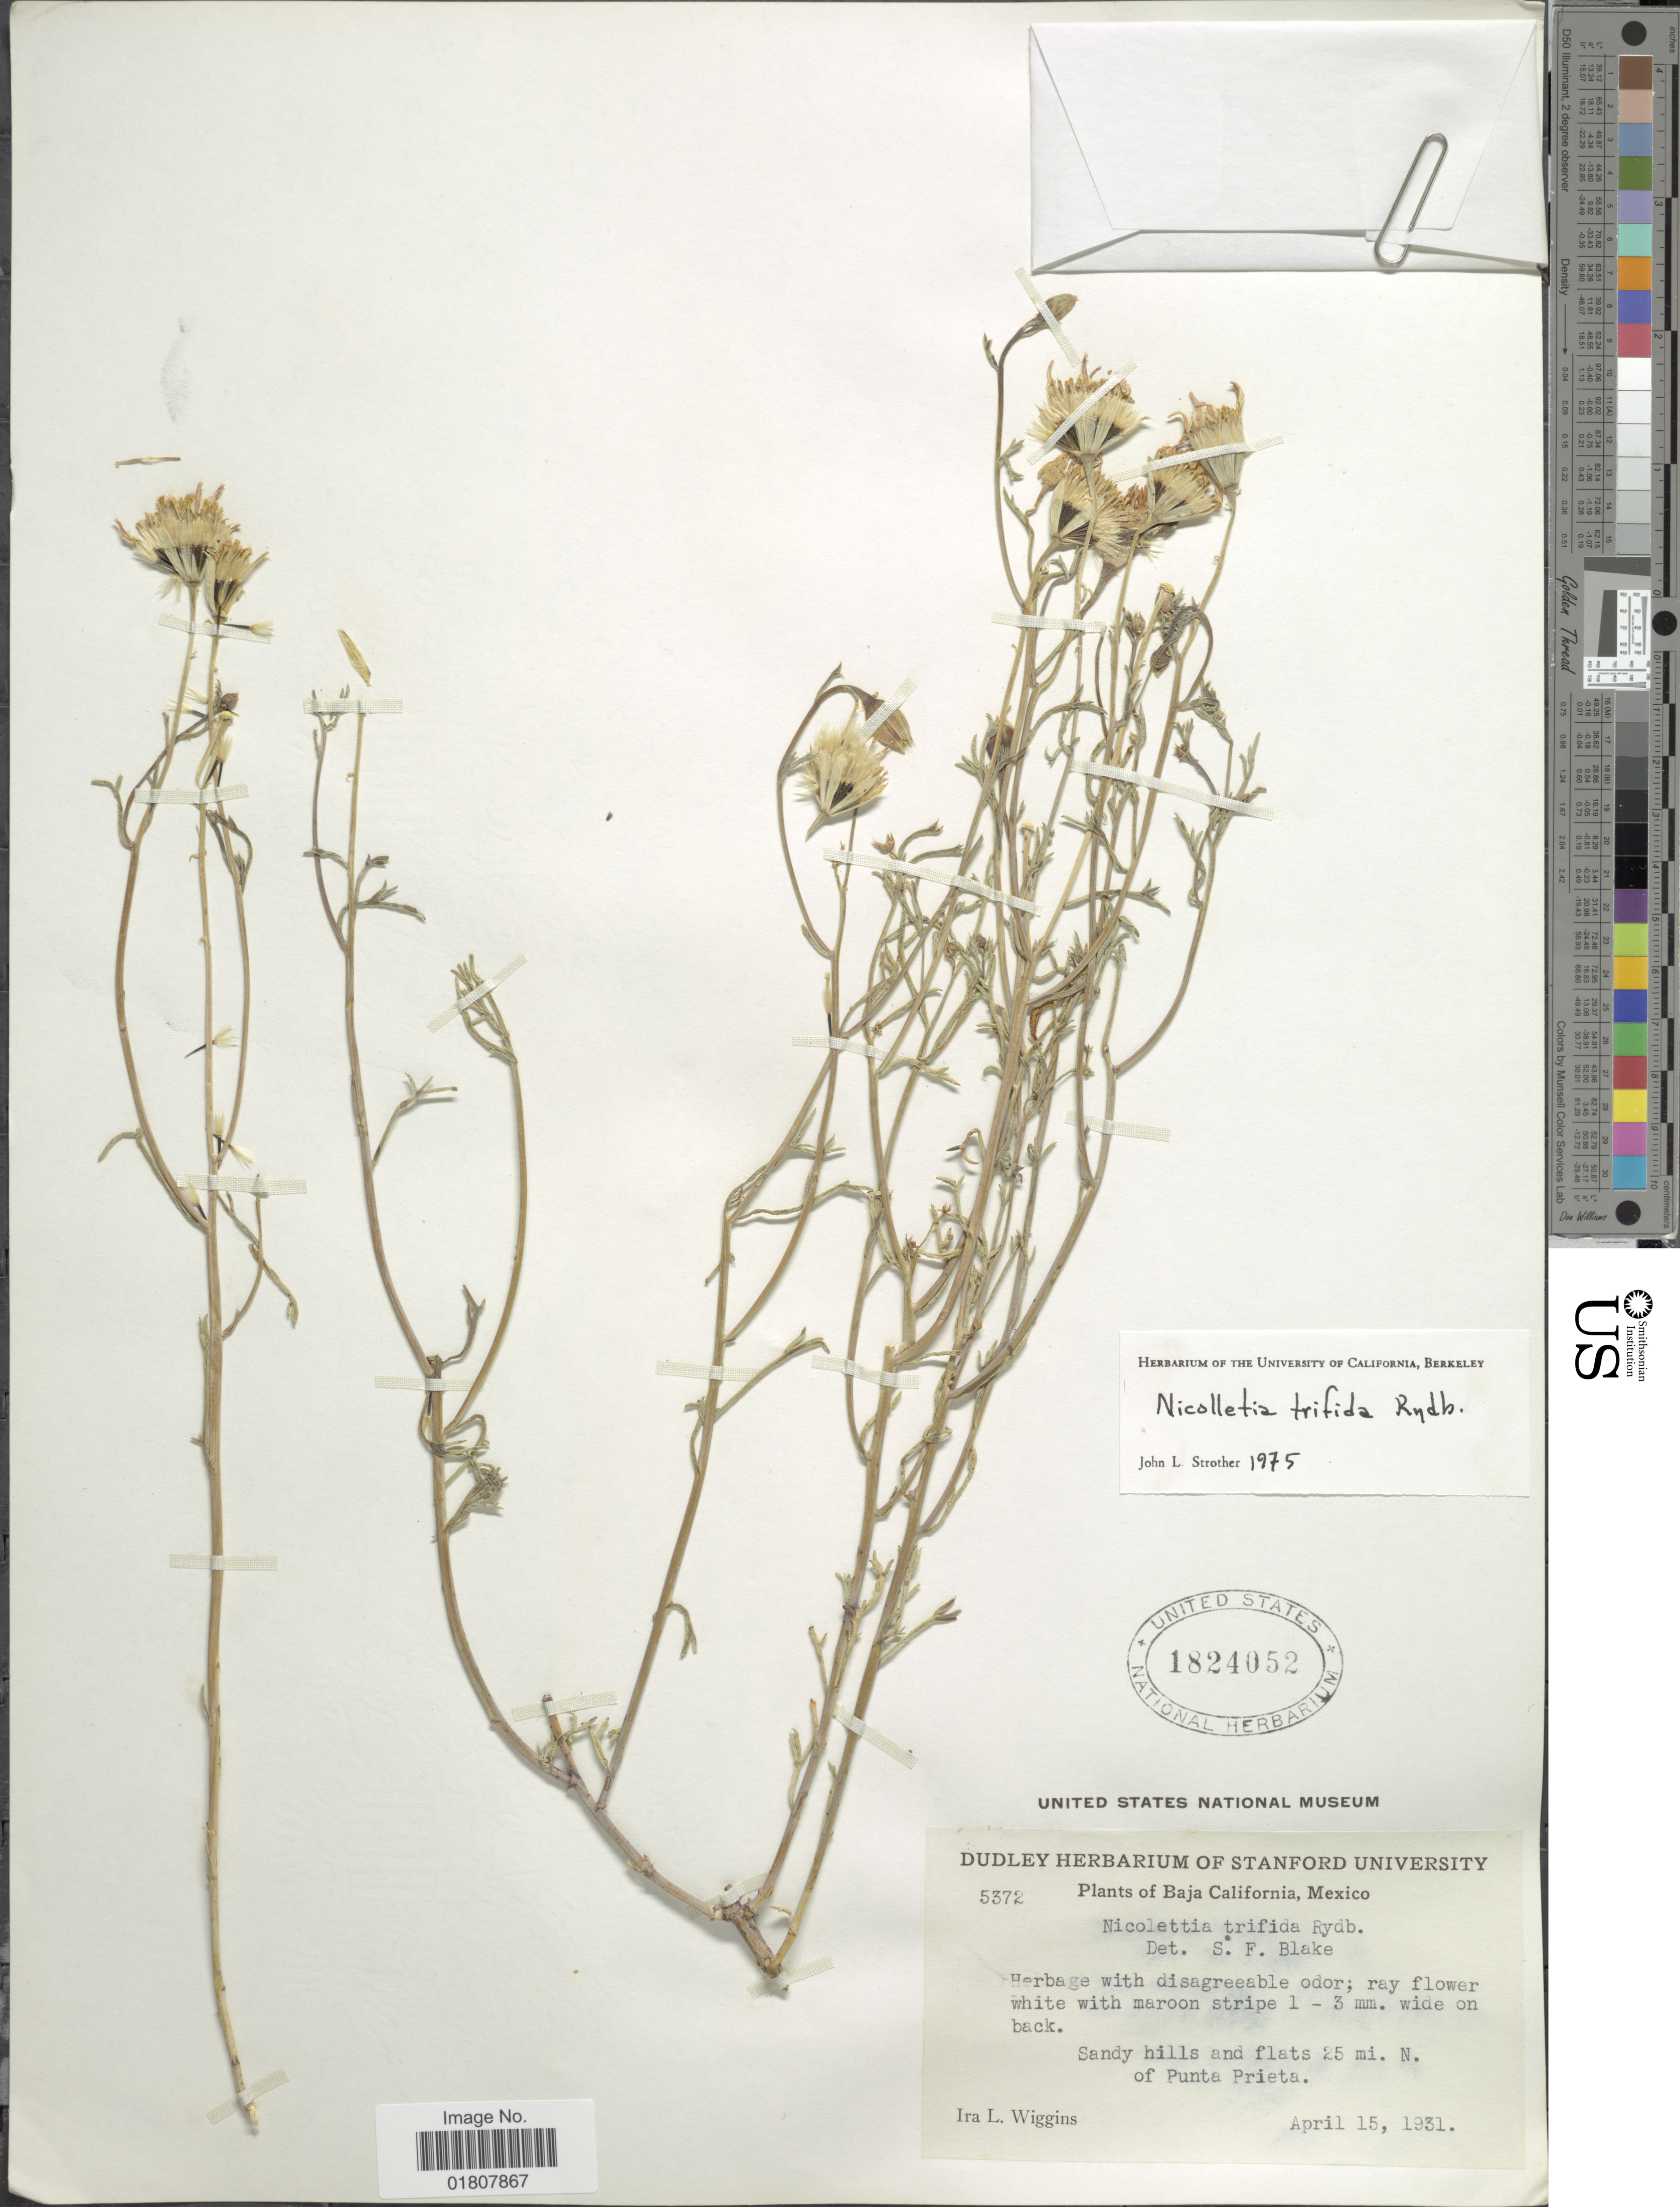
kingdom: Plantae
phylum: Tracheophyta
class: Magnoliopsida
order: Asterales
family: Asteraceae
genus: Nicolletia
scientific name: Nicolletia trifida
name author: Rydb.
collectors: I. L. Wiggins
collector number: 5372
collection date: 1931-04-15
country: Mexico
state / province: Baja California Sur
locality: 25 mi N of Punta Prieta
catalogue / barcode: US 1824052